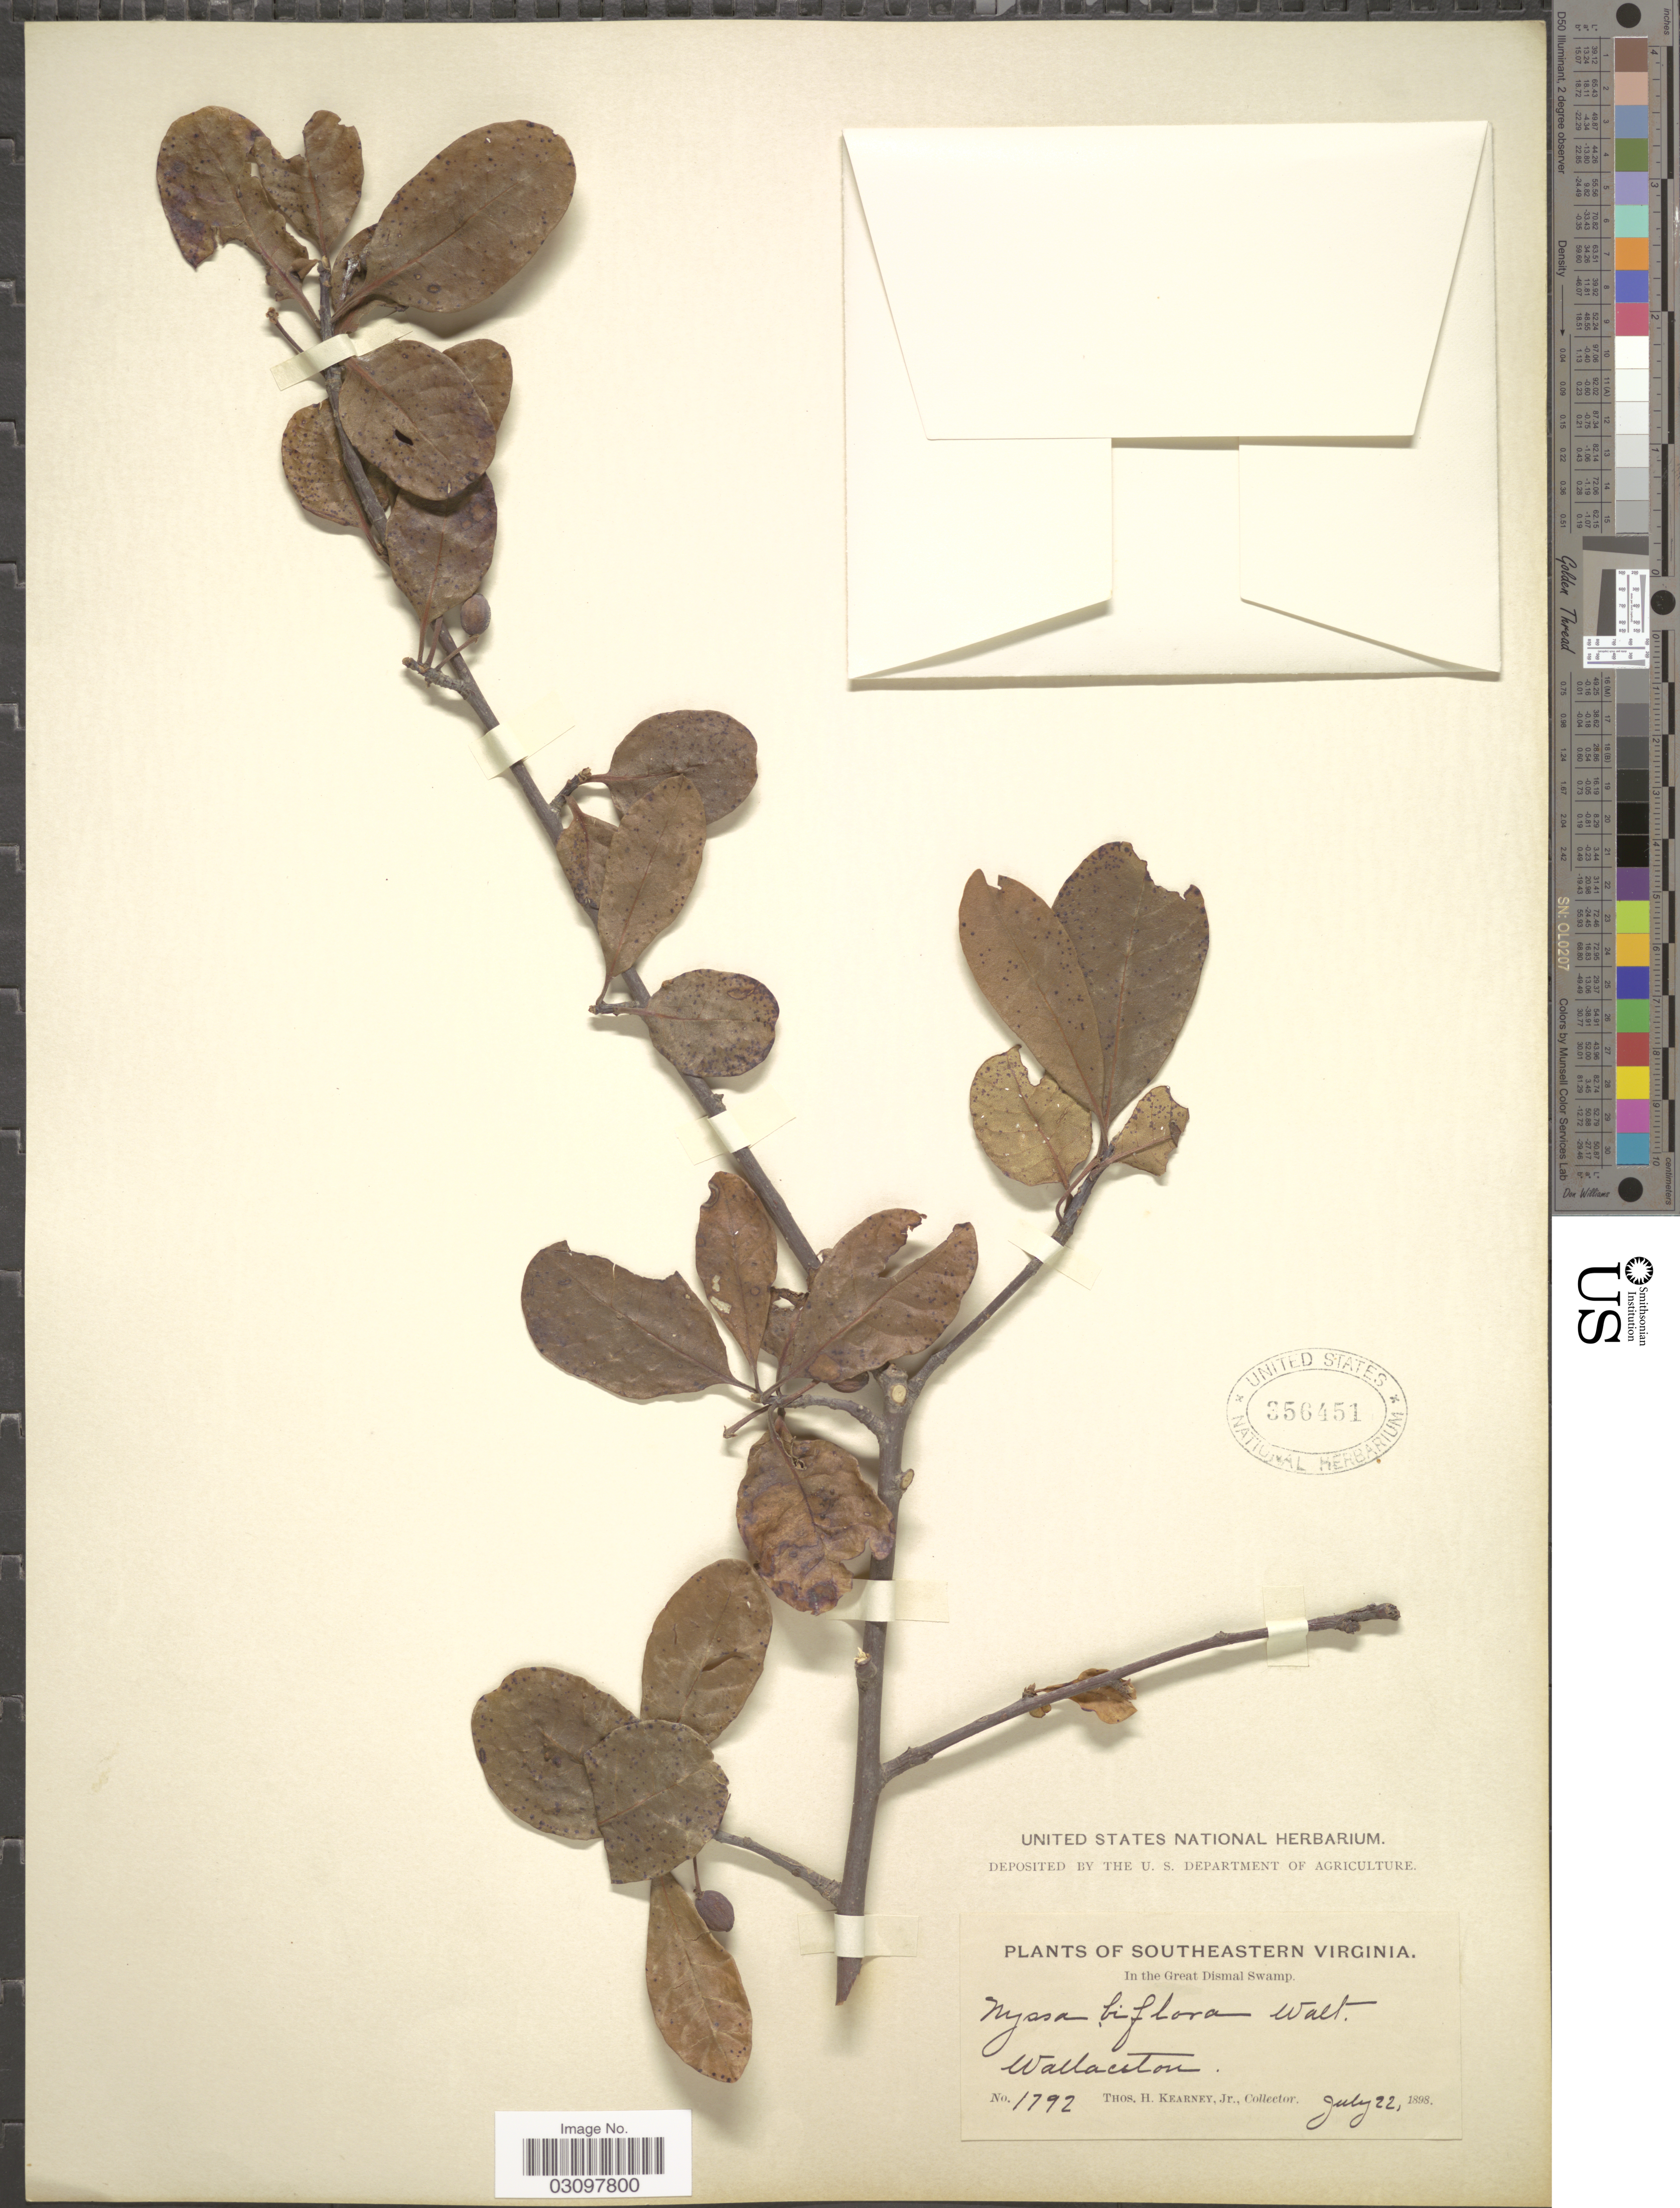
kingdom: Plantae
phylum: Tracheophyta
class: Magnoliopsida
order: Cornales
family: Nyssaceae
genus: Nyssa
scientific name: Nyssa biflora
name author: Walter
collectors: T. H. Kearney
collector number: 1792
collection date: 1898-07-22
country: United States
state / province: Virginia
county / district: City of Chesapeake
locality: Southeastern Virginia. In the Great Dismal Swamp. Wallaceton.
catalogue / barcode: US 356451